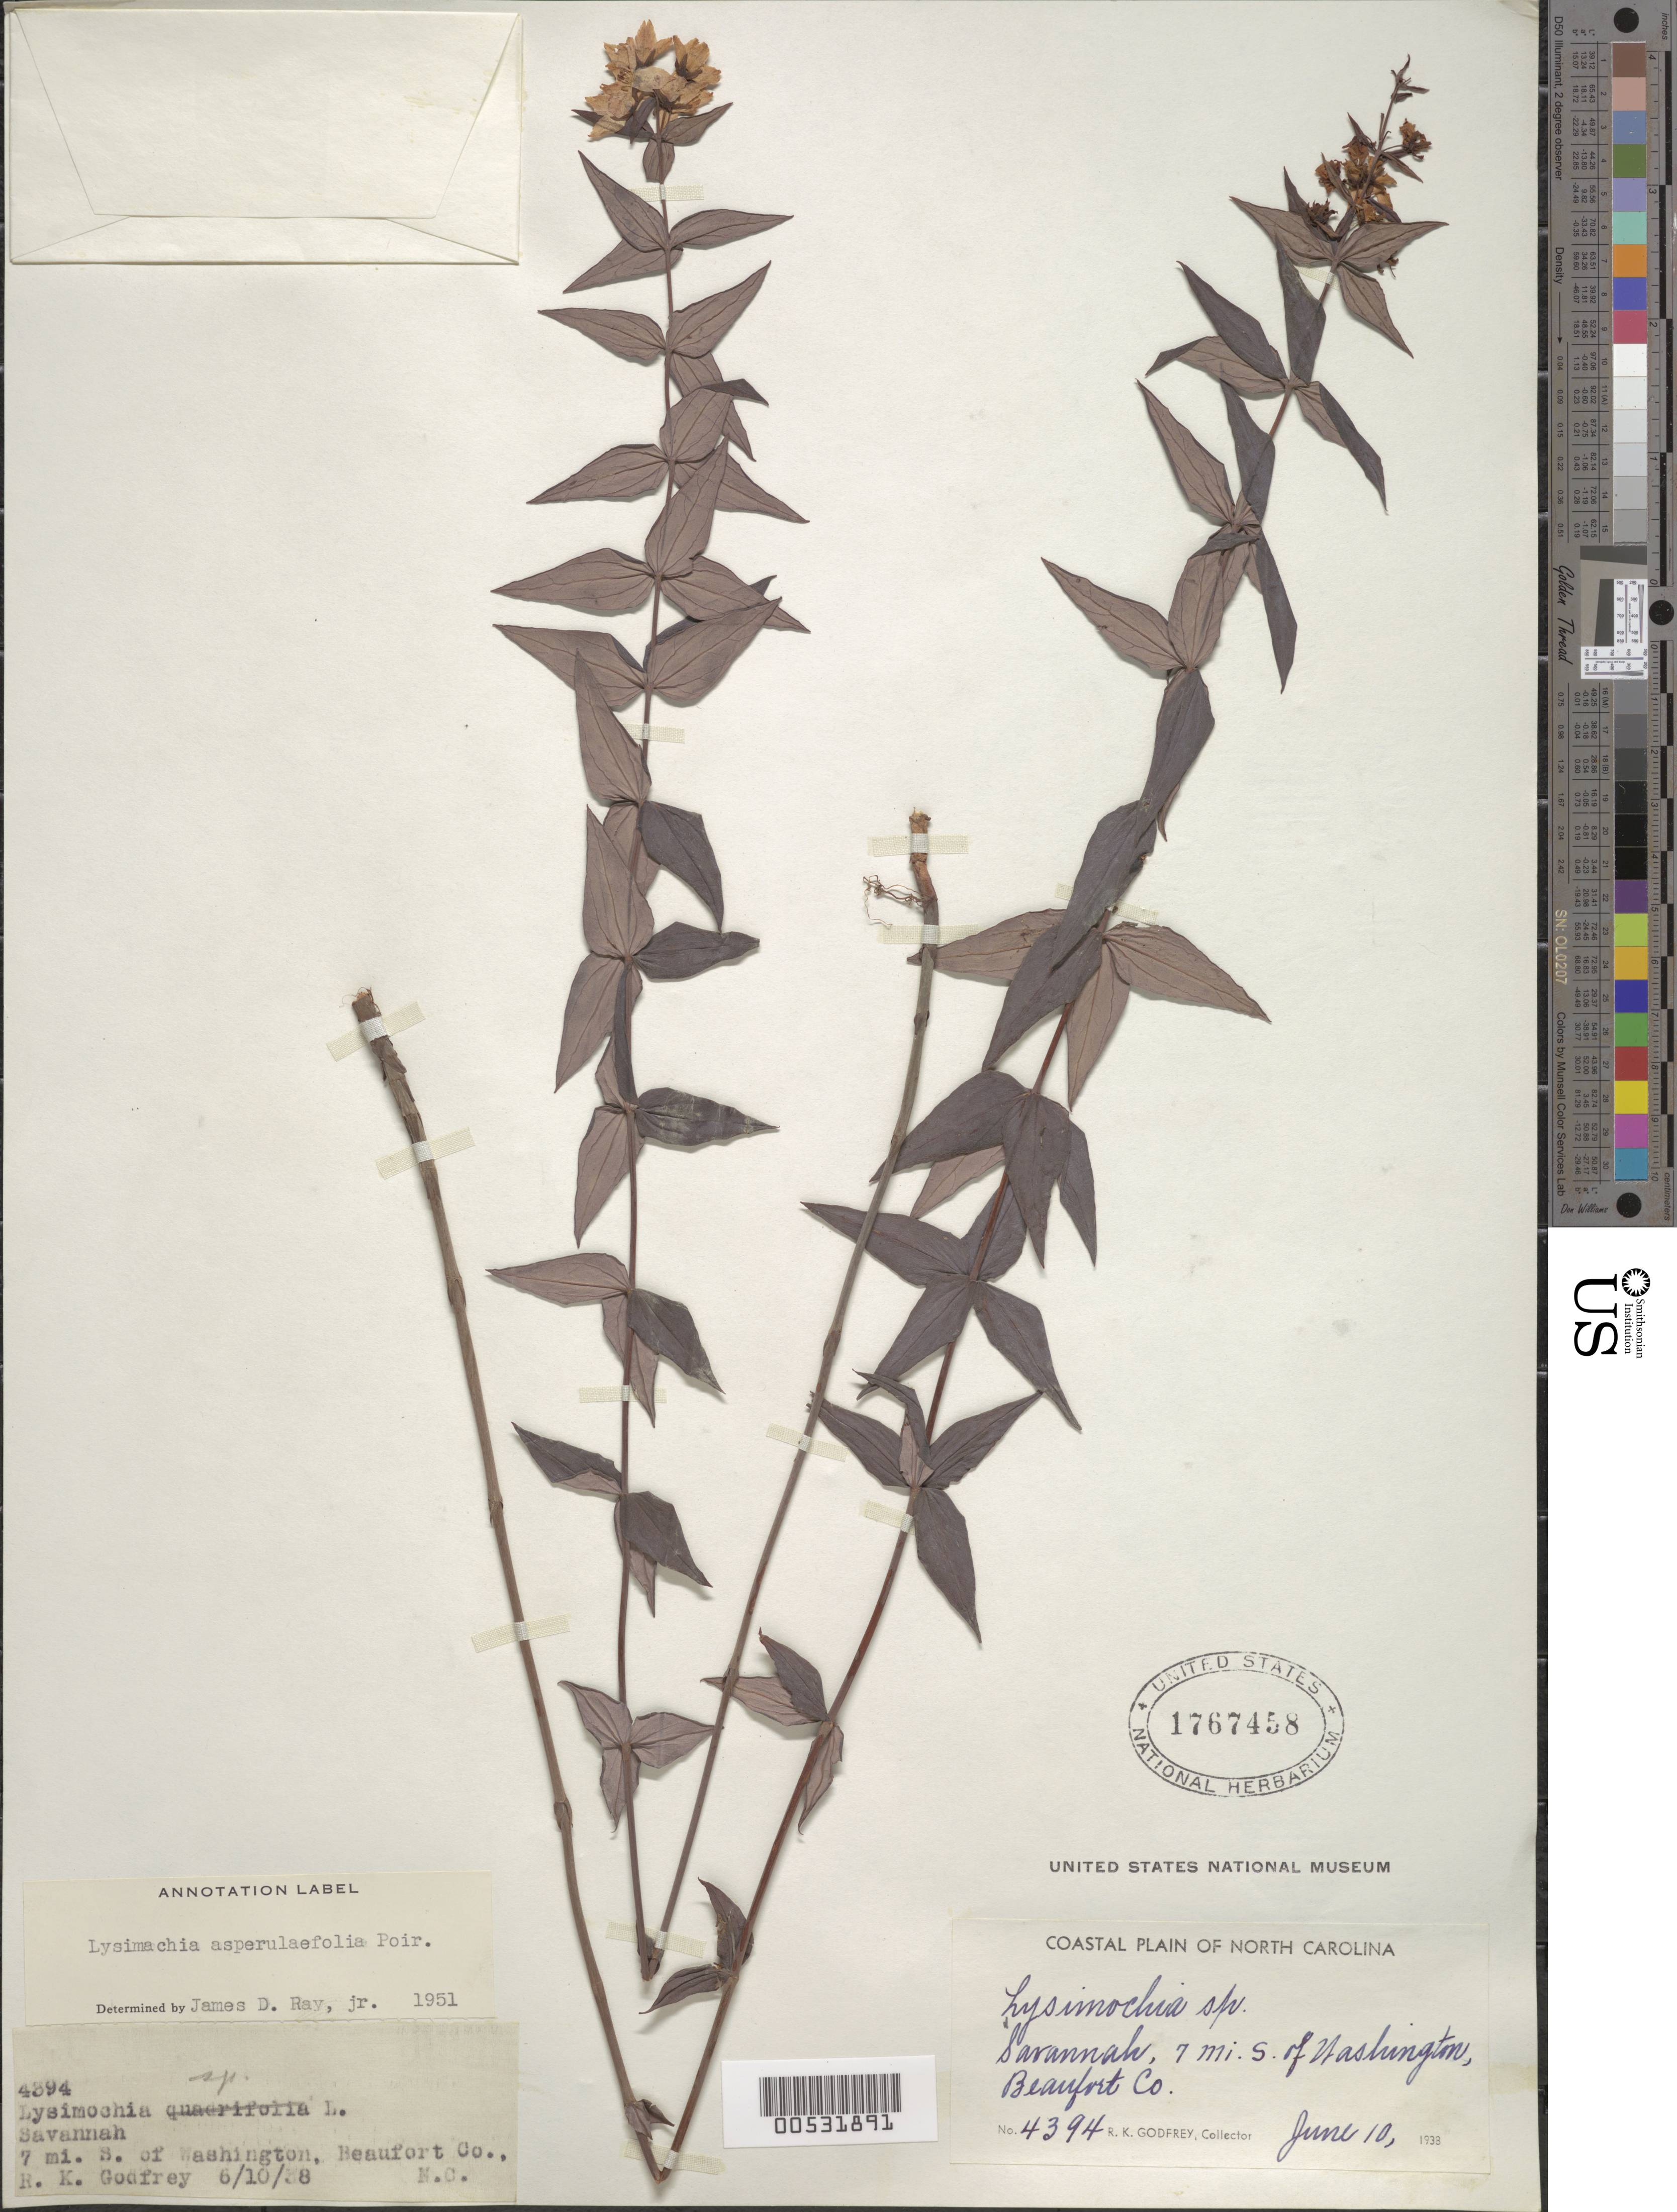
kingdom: Plantae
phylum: Tracheophyta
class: Magnoliopsida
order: Ericales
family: Primulaceae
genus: Lysimachia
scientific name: Lysimachia asperulifolia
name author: Poir.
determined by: Ray Jr., J. D.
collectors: R. K. Godfrey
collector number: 4394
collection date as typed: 10 Jun 1938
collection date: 1938-06-10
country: United States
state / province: North Carolina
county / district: Beaufort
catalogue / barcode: US 1767458